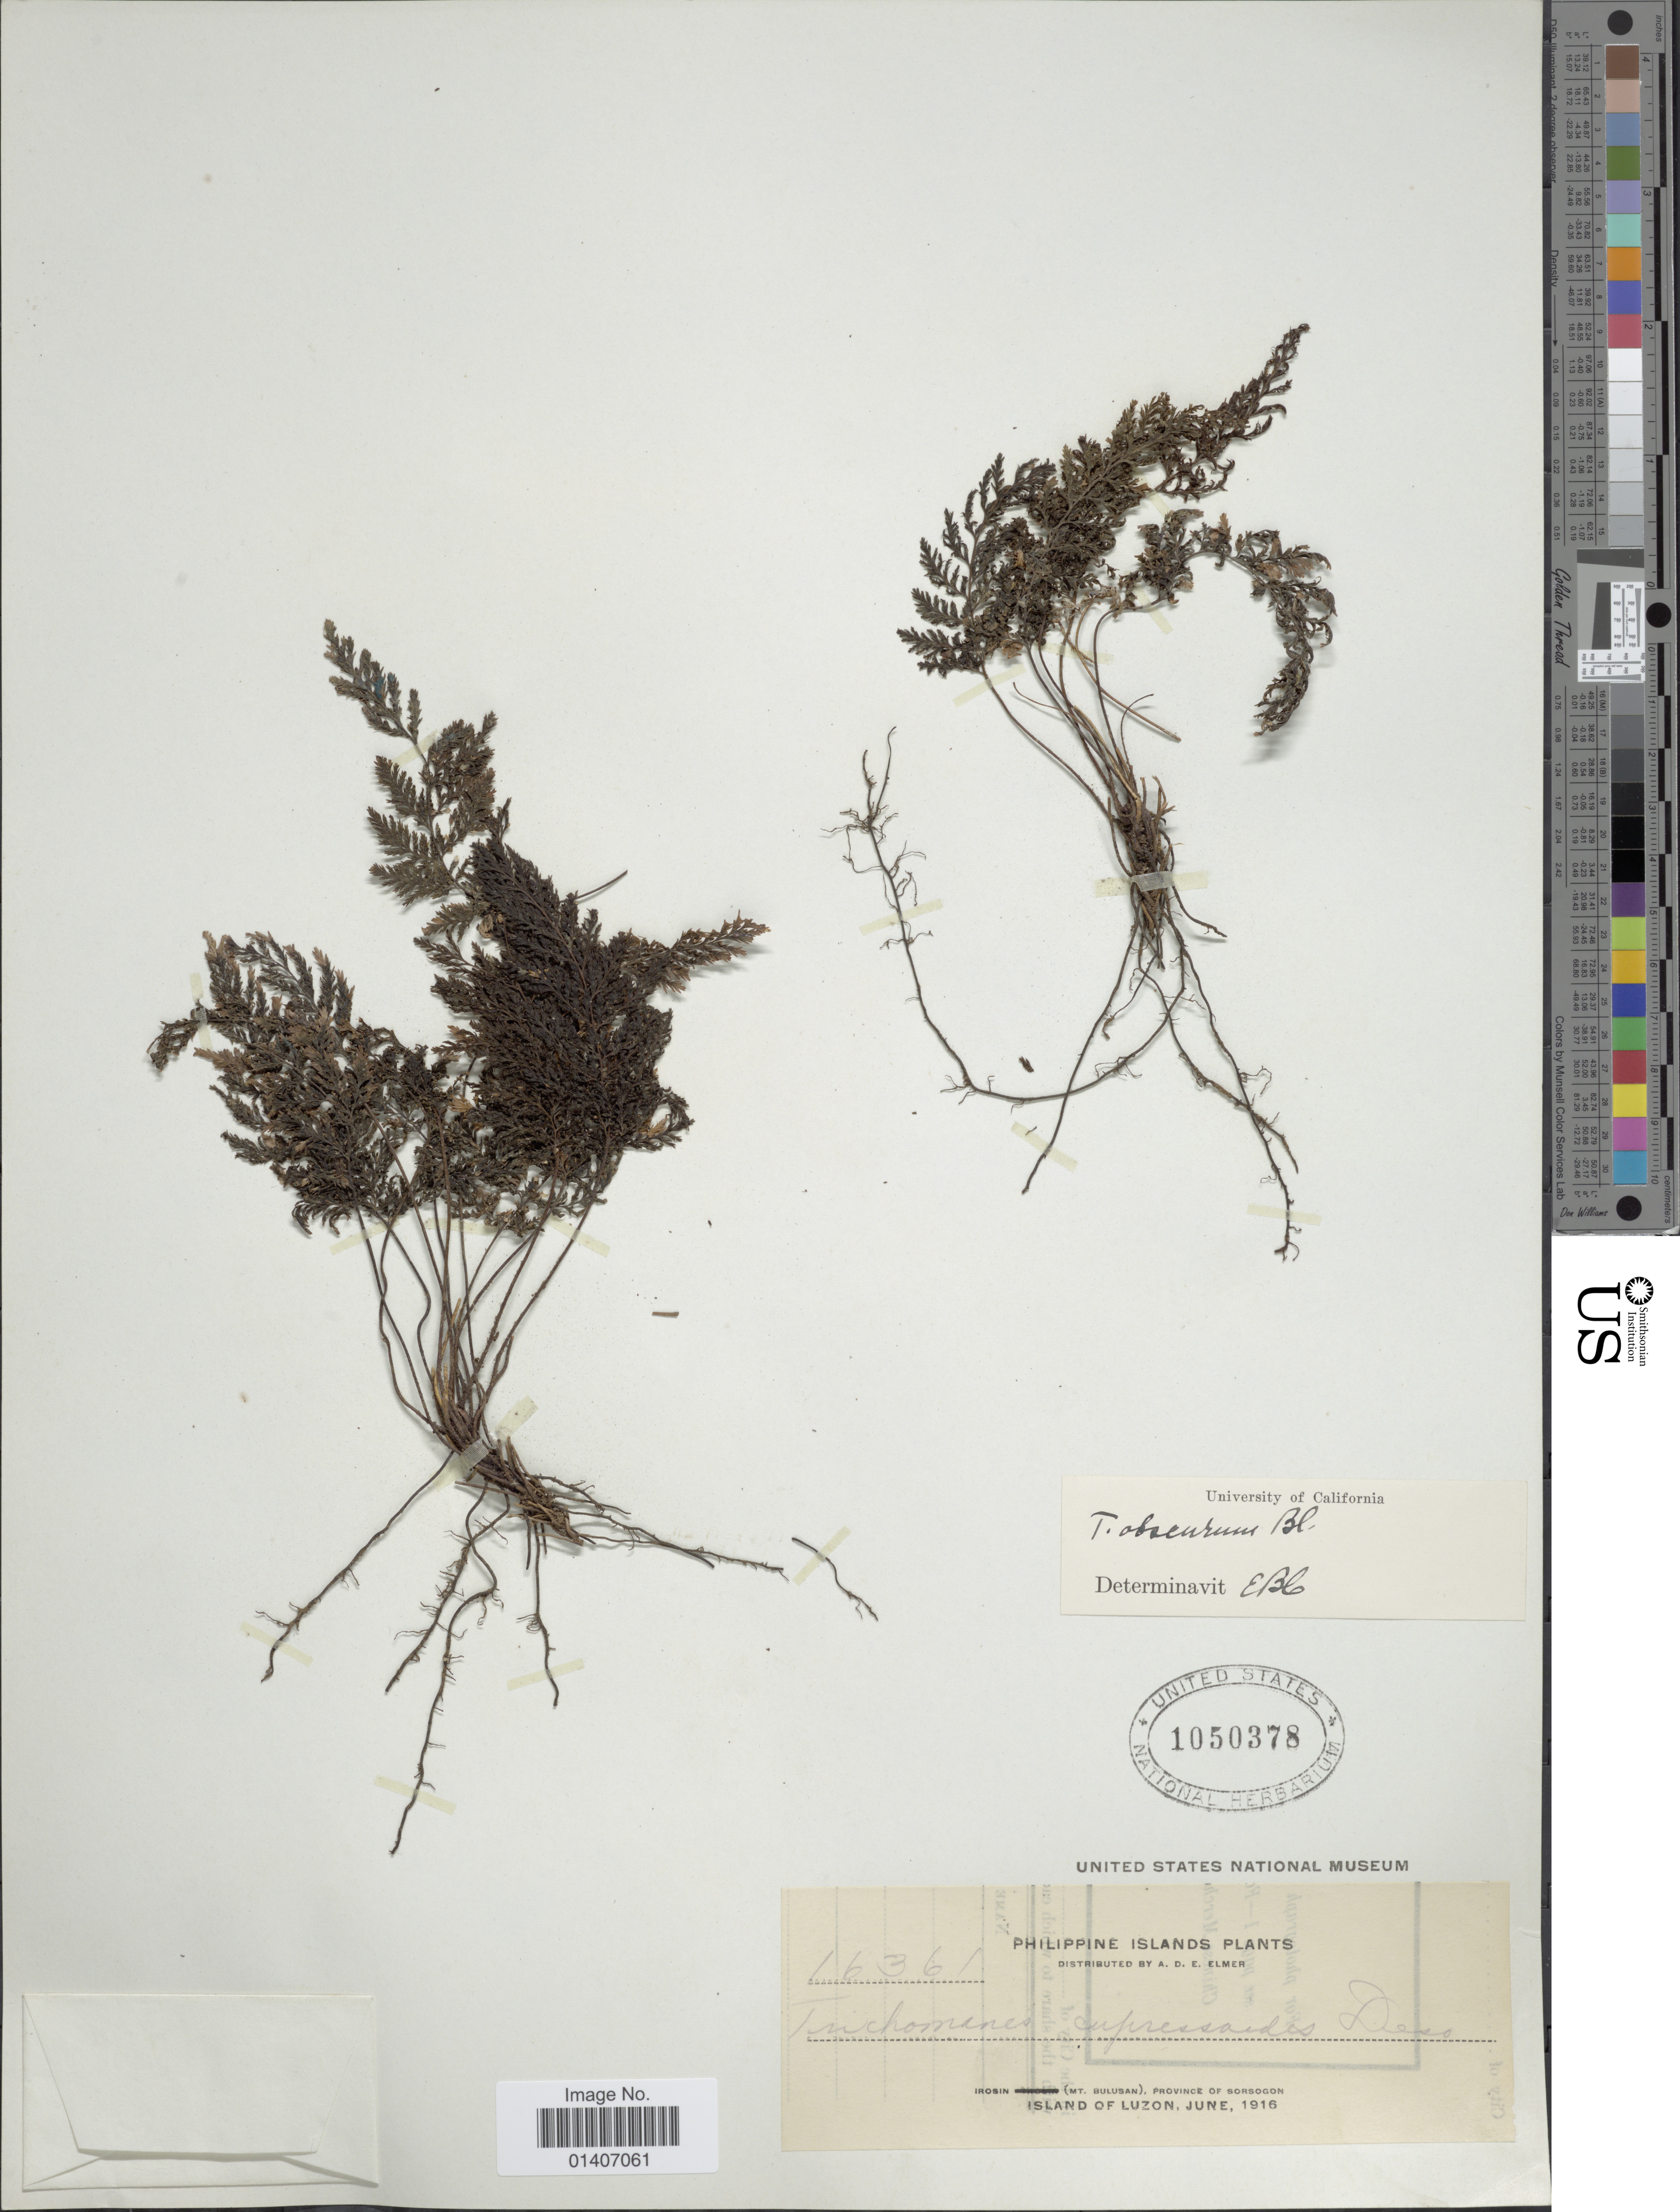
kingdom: Plantae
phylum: Tracheophyta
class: Polypodiopsida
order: Hymenophyllales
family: Hymenophyllaceae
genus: Abrodictyum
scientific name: Abrodictyum obscurum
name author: (Blume) Ebihara & K. Iwats.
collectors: A. D. E. Elmer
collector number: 16361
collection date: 1916-06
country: Philippines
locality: Irosin(Mt. Bulusan), province of Sorsogon, Island of Luzon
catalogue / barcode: US 1050378